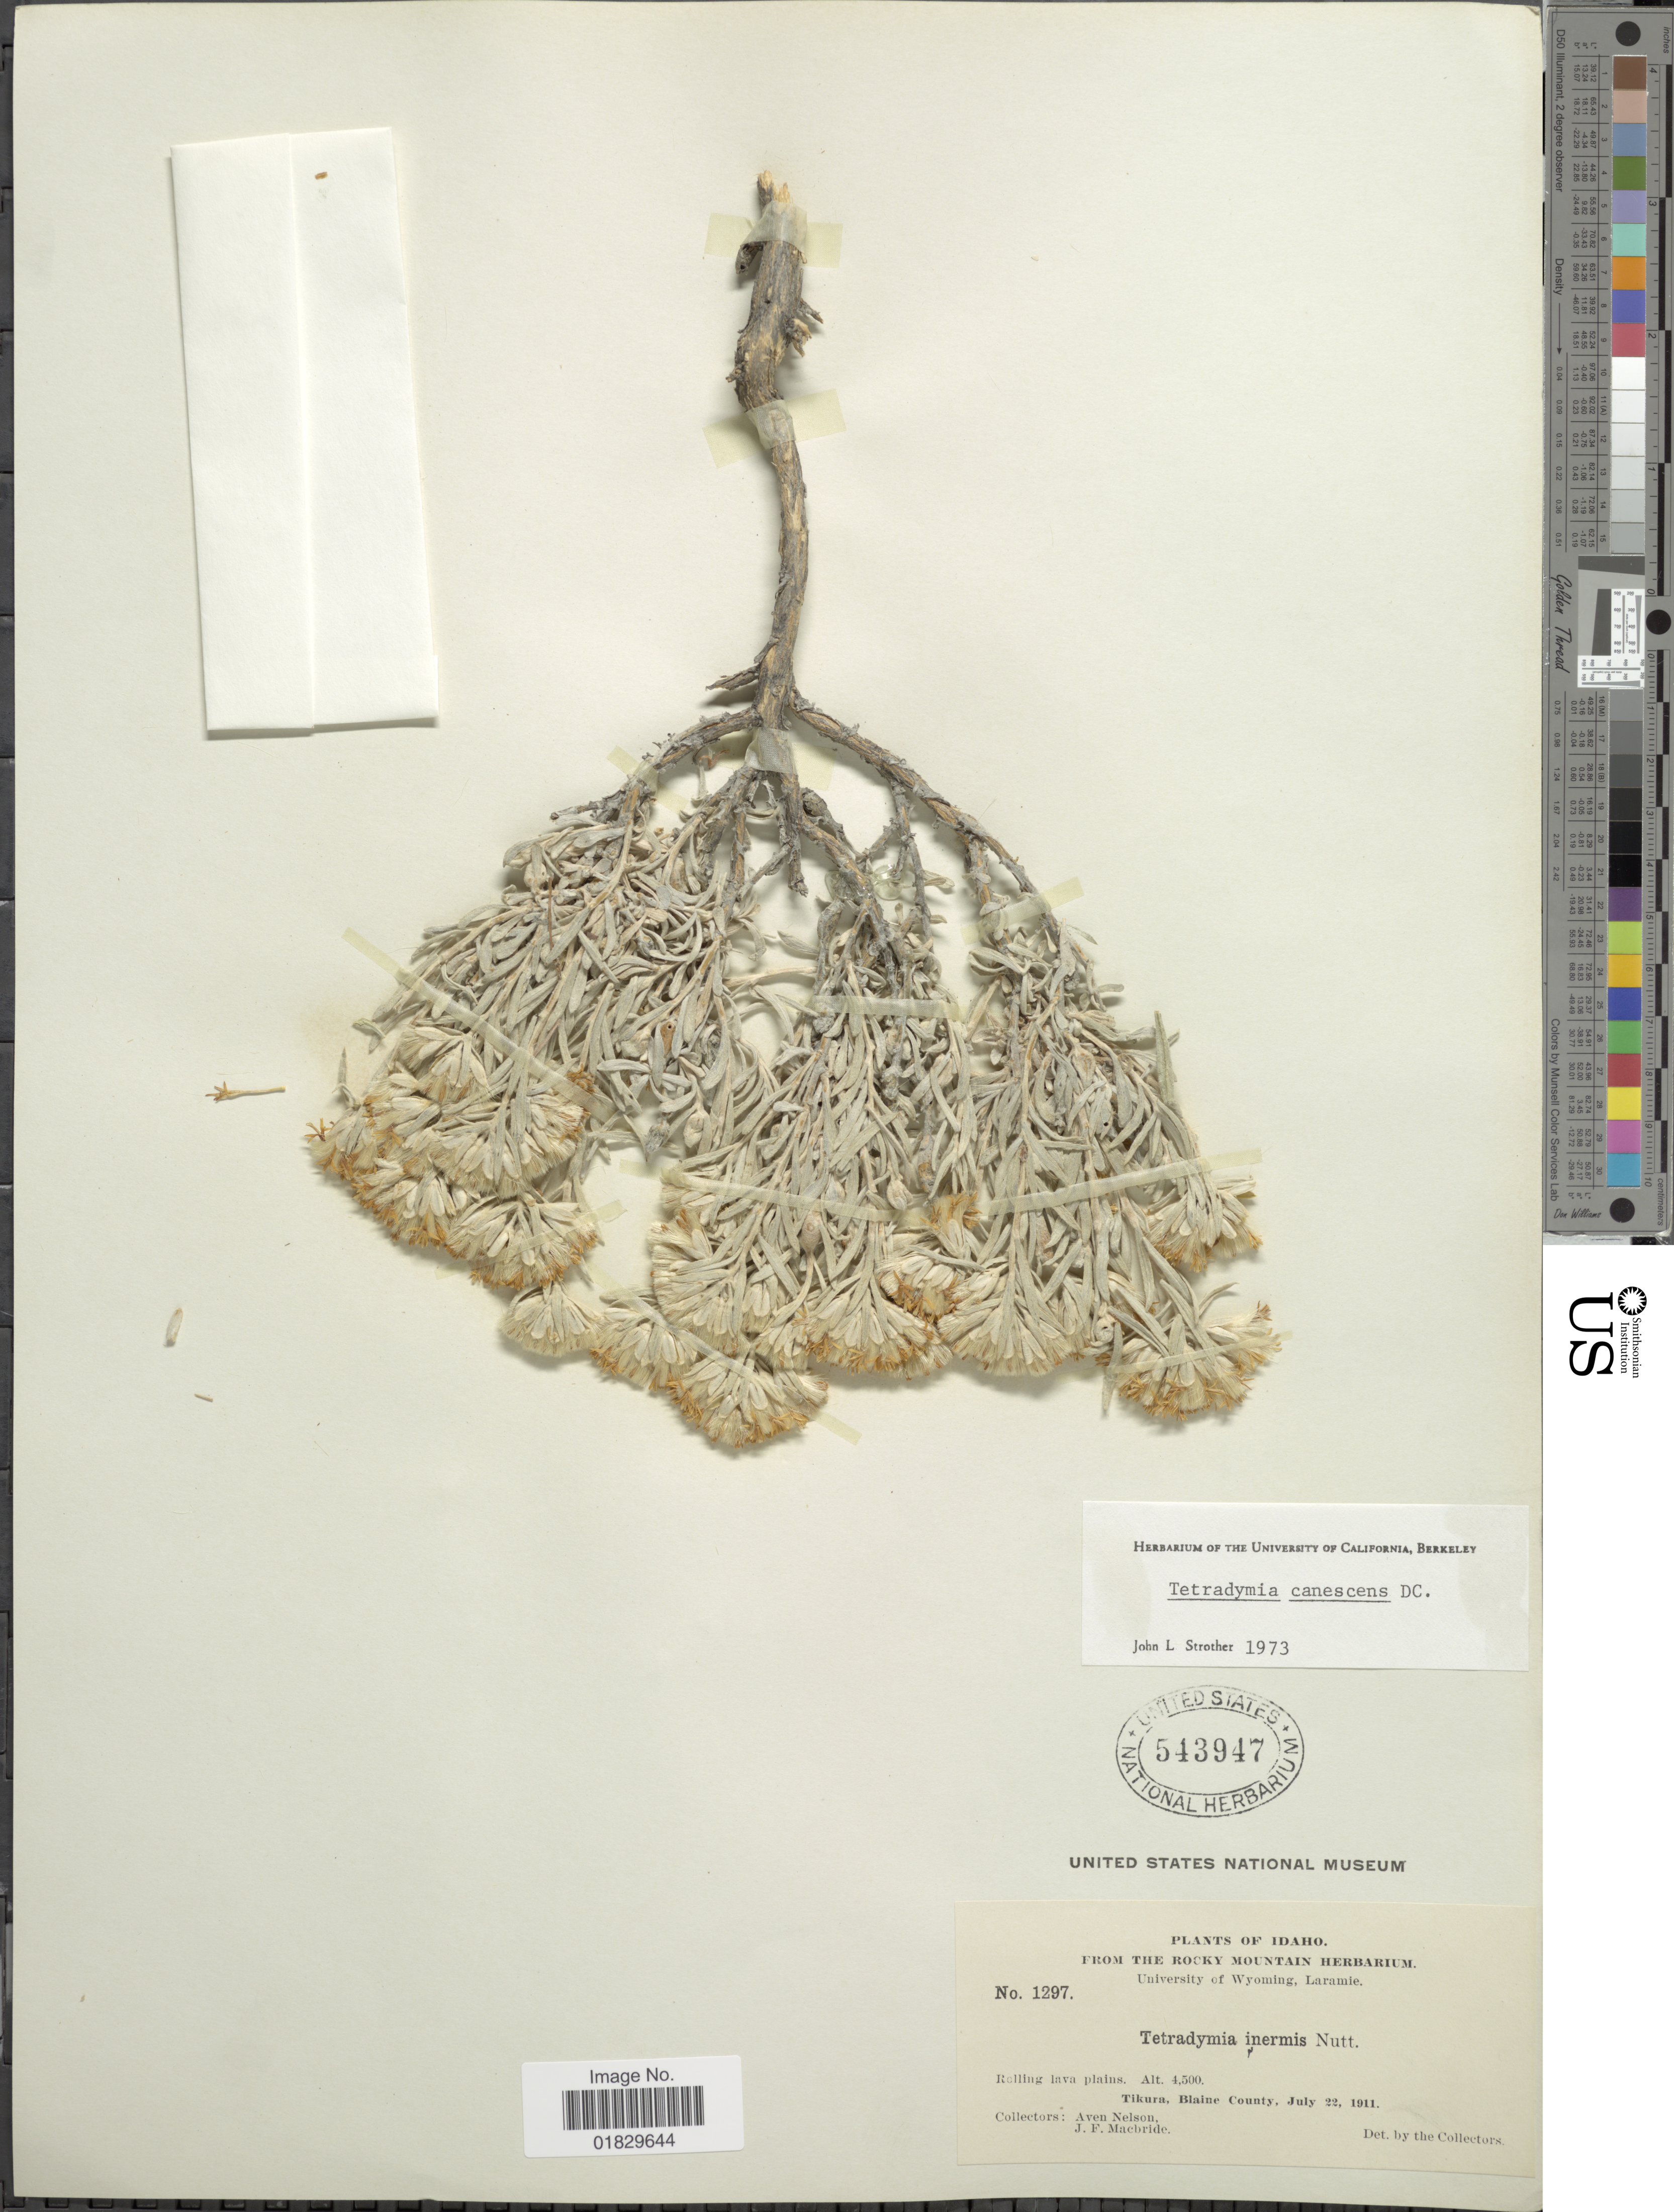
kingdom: Plantae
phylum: Tracheophyta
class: Magnoliopsida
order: Asterales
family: Asteraceae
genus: Tetradymia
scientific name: Tetradymia canescens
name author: DC.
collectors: A. Nelson & J. F. Macbride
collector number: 1297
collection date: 1911-07-22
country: United States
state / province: Idaho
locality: Rolling lava plains. Tikura, Blaine County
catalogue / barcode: US 543947